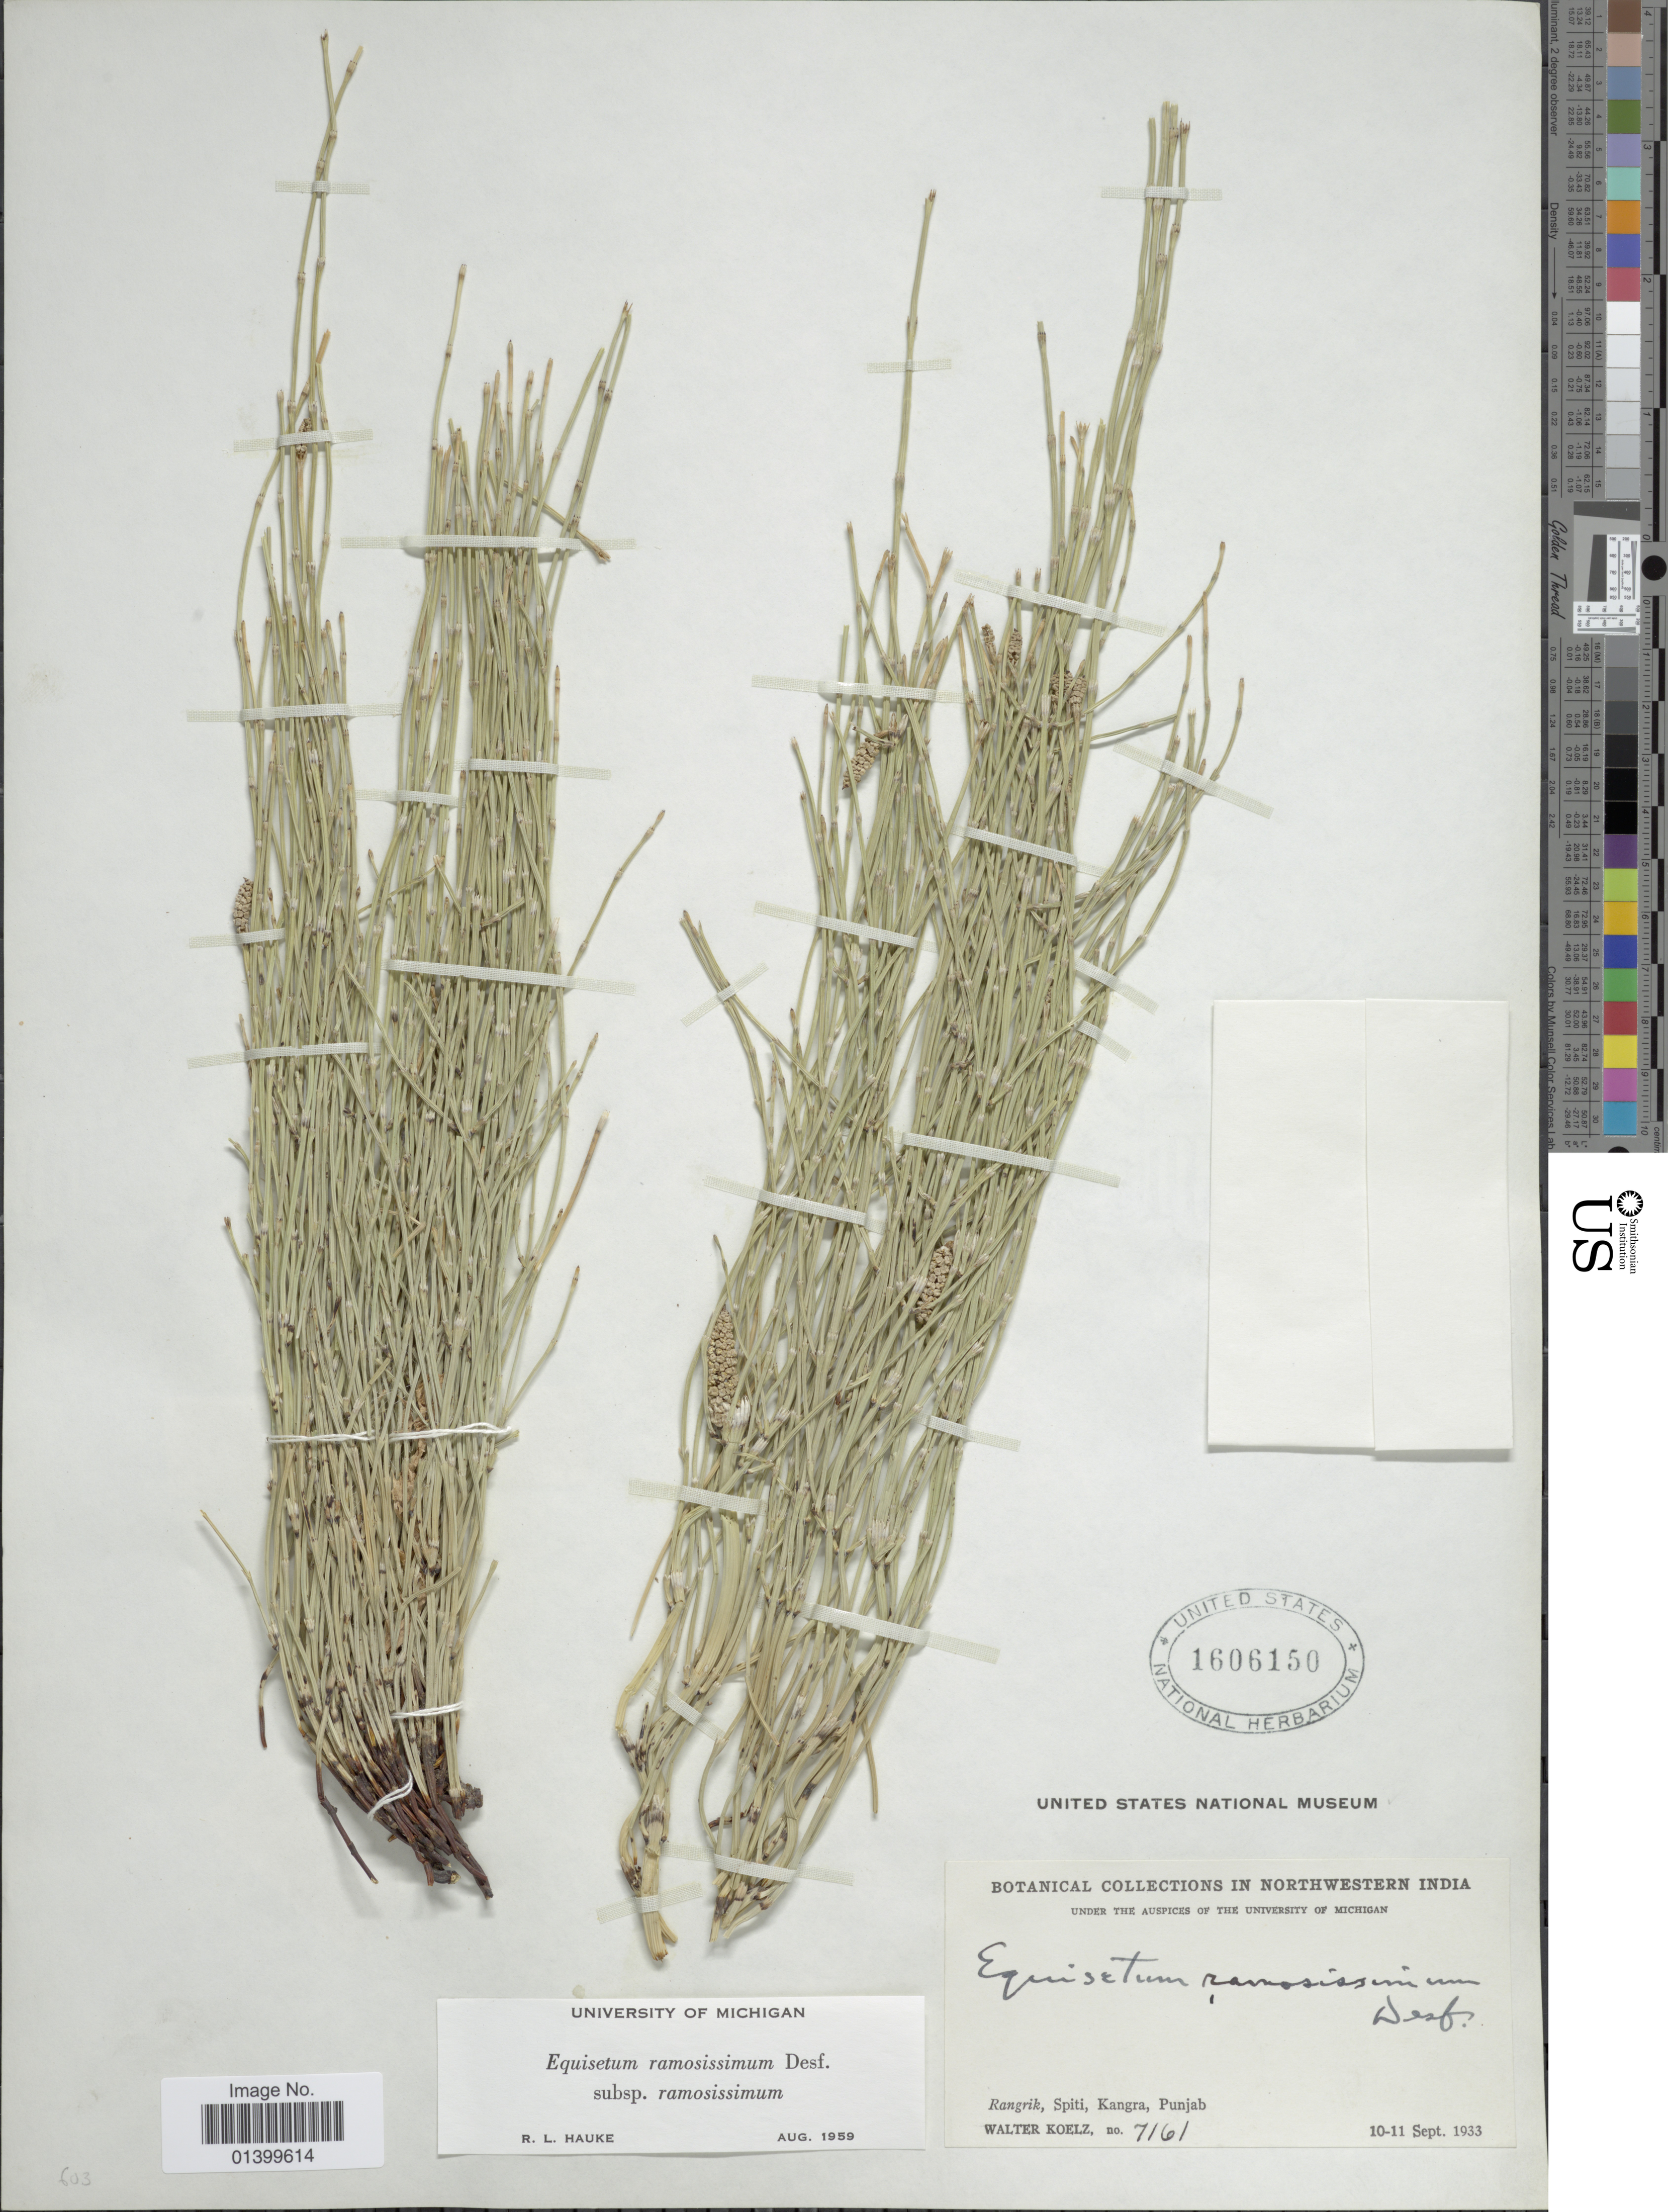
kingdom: Plantae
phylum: Tracheophyta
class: Polypodiopsida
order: Equisetales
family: Equisetaceae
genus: Equisetum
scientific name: Equisetum ramosissimum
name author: Desf.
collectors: W. N. Koelz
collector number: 7161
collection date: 1933-09-10/1933-09-11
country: India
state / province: Himachal Pradesh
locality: Rangrik, Spiti, Kangra, Punjab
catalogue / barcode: US 1606150